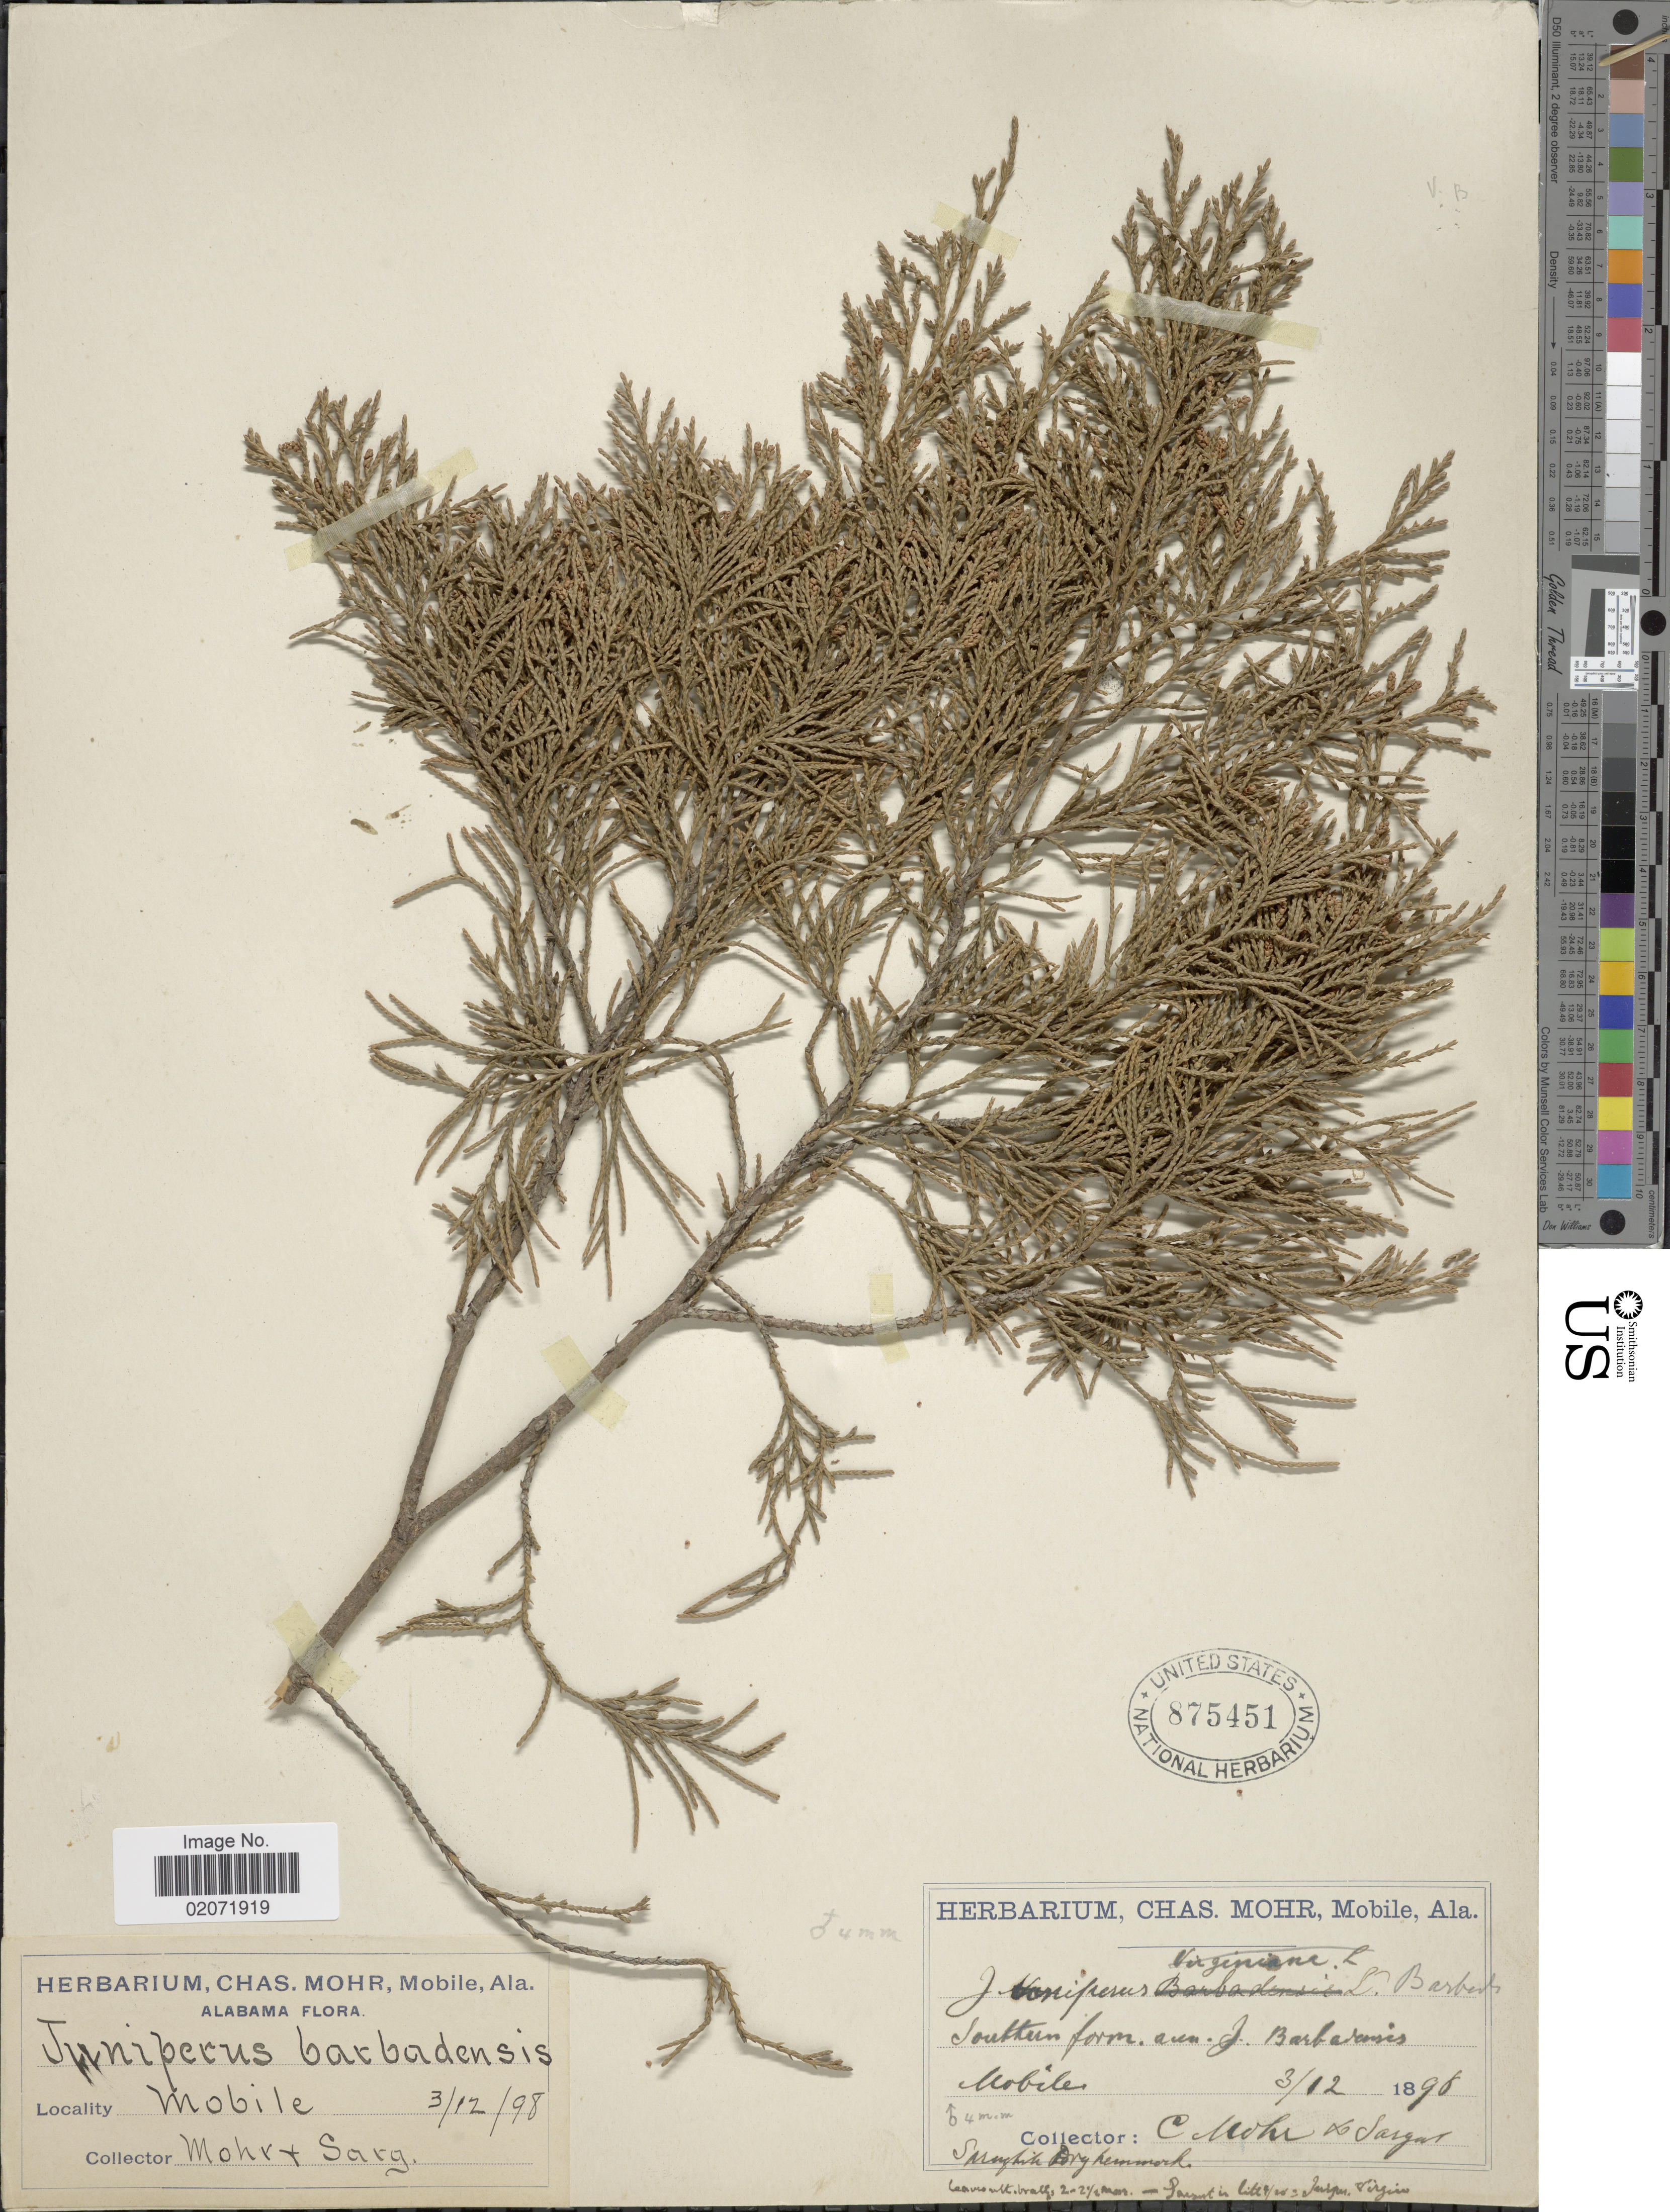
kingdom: Plantae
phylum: Tracheophyta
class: Pinopsida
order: Pinales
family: Cupressaceae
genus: Juniperus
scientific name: Juniperus silicicola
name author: (Small) L.H. Bailey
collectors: C. T. Mohr & -- Sargent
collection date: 1896-03-12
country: United States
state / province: Alabama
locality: Mobile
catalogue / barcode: US 875451